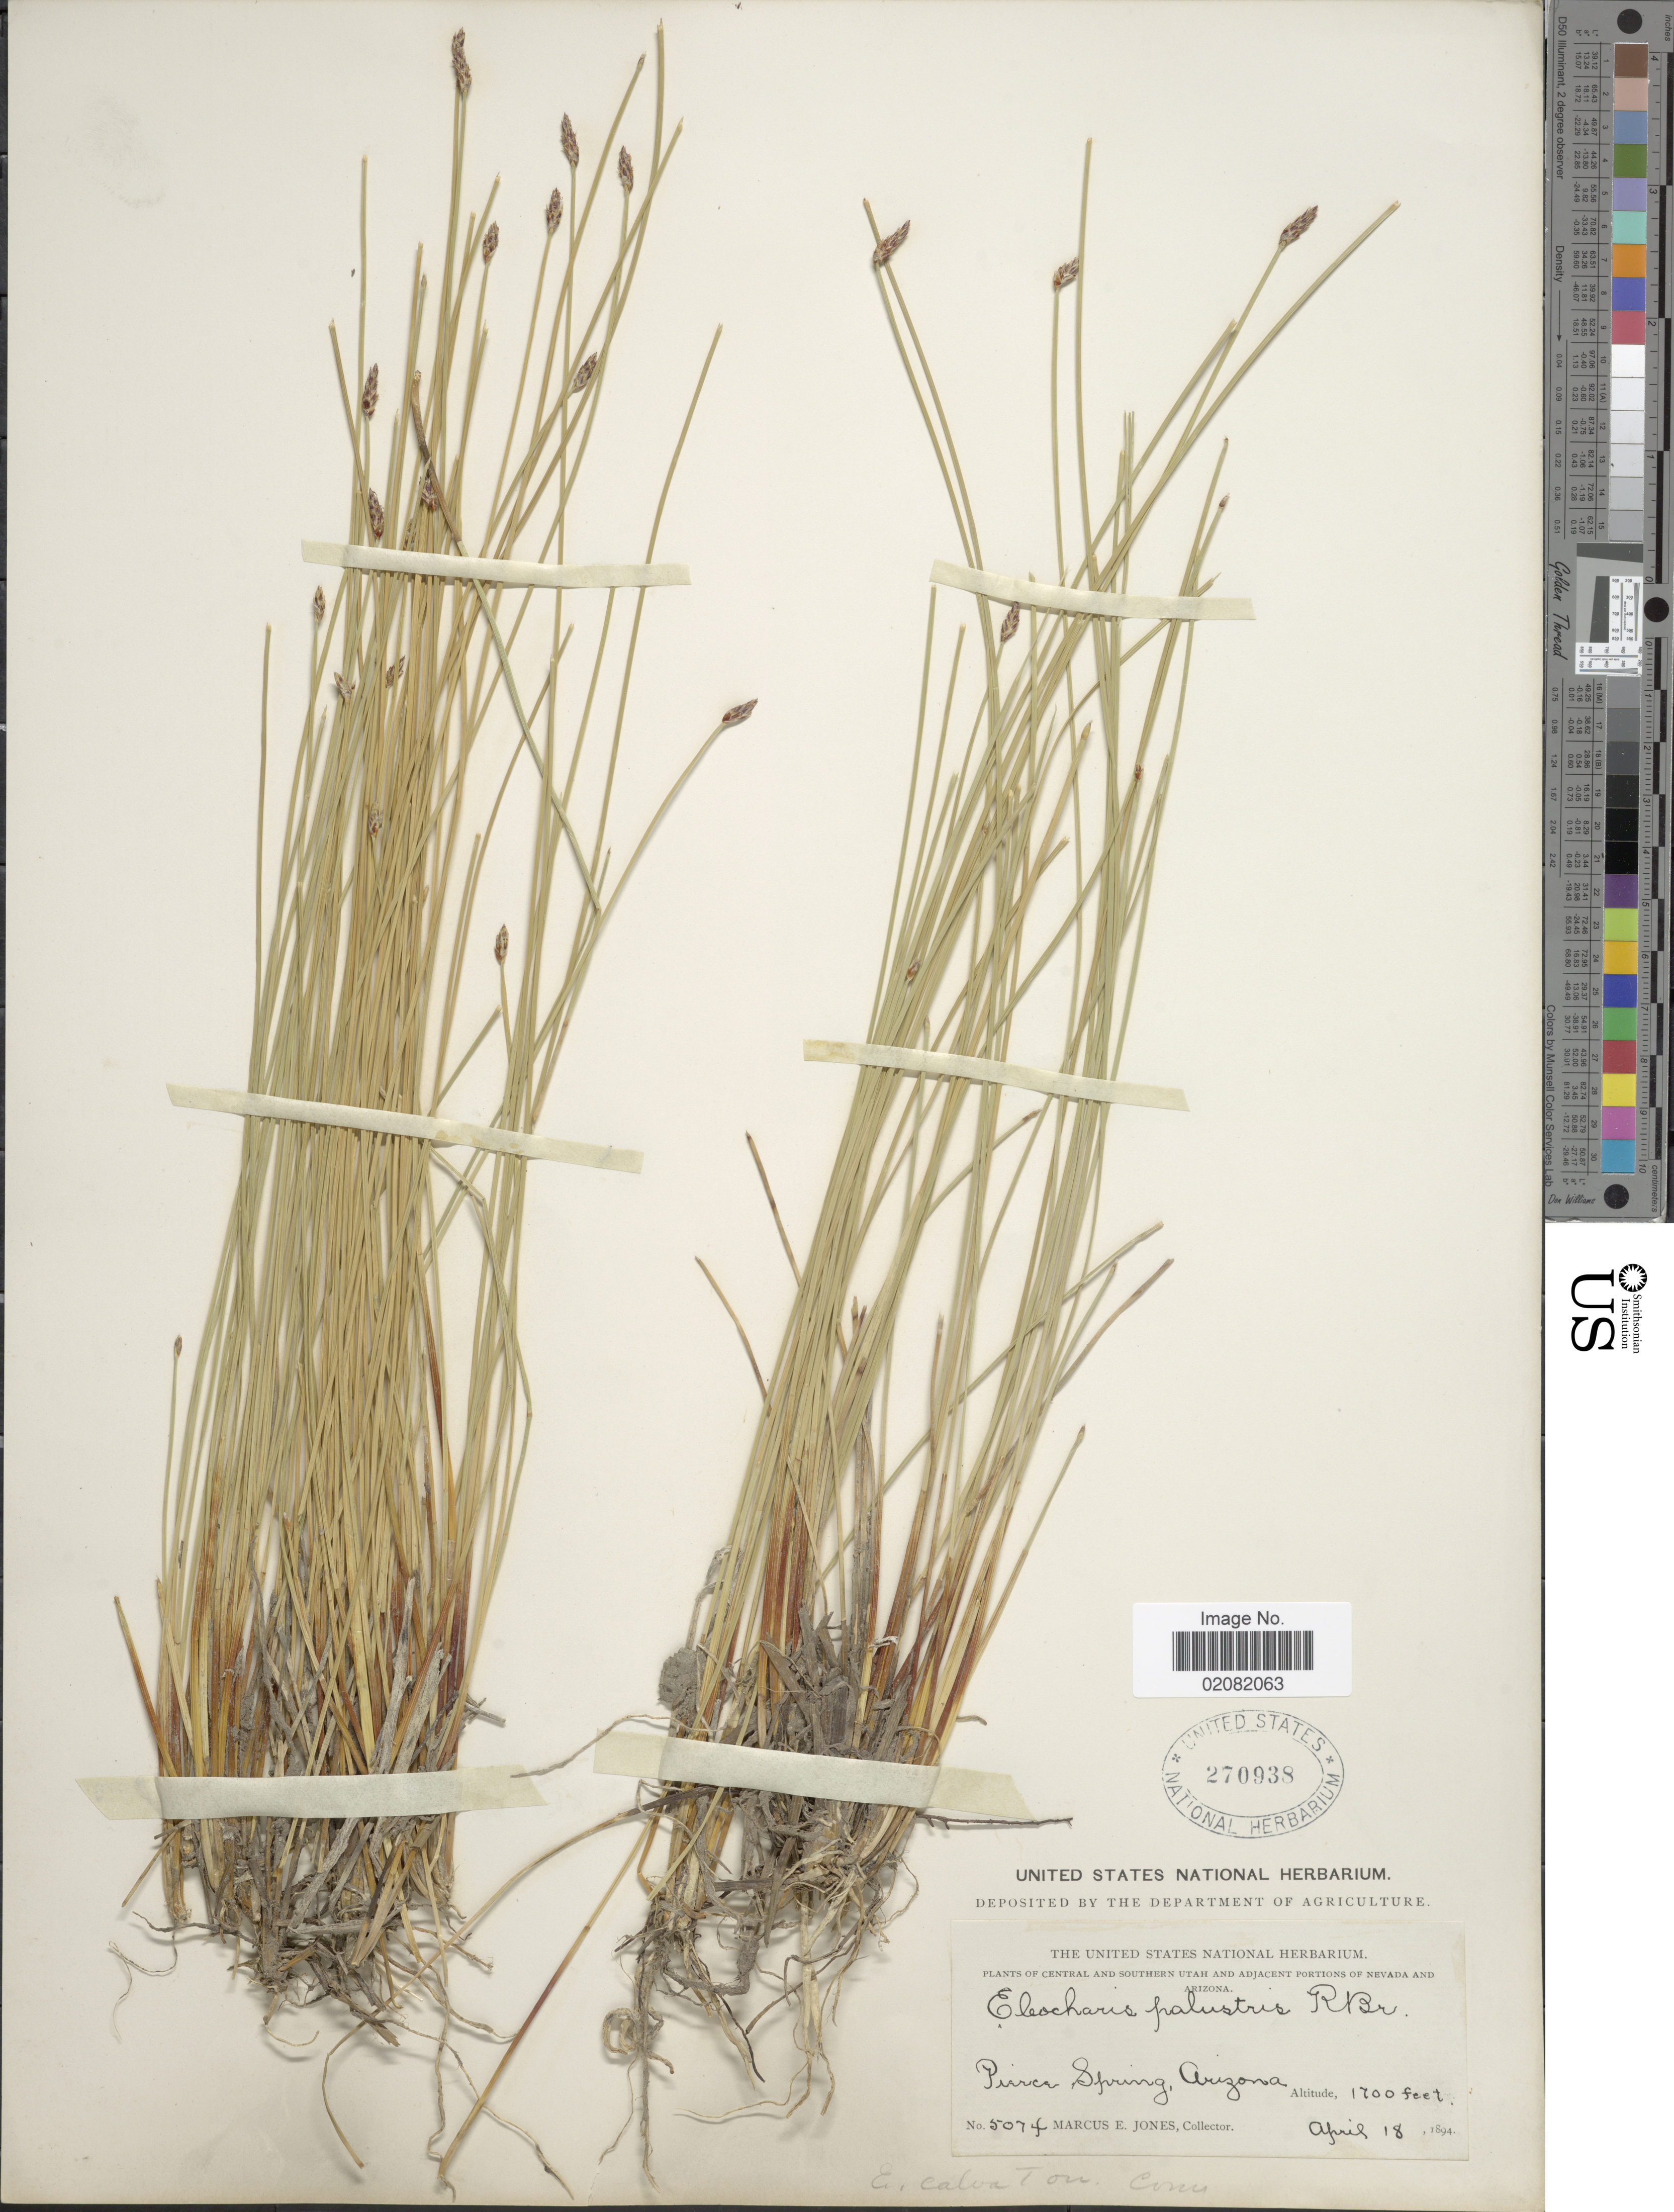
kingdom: Plantae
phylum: Tracheophyta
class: Liliopsida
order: Poales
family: Cyperaceae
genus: Eleocharis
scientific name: Eleocharis palustris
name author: (L.) Roem. & Schult.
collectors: M. E. Jones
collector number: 5074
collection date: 1894-04-18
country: United States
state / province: Arizona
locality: Central and Southern Utah and Adjacent Portions of Nevada and Arizona, Pierce Spring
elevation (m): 518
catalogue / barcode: US 270938